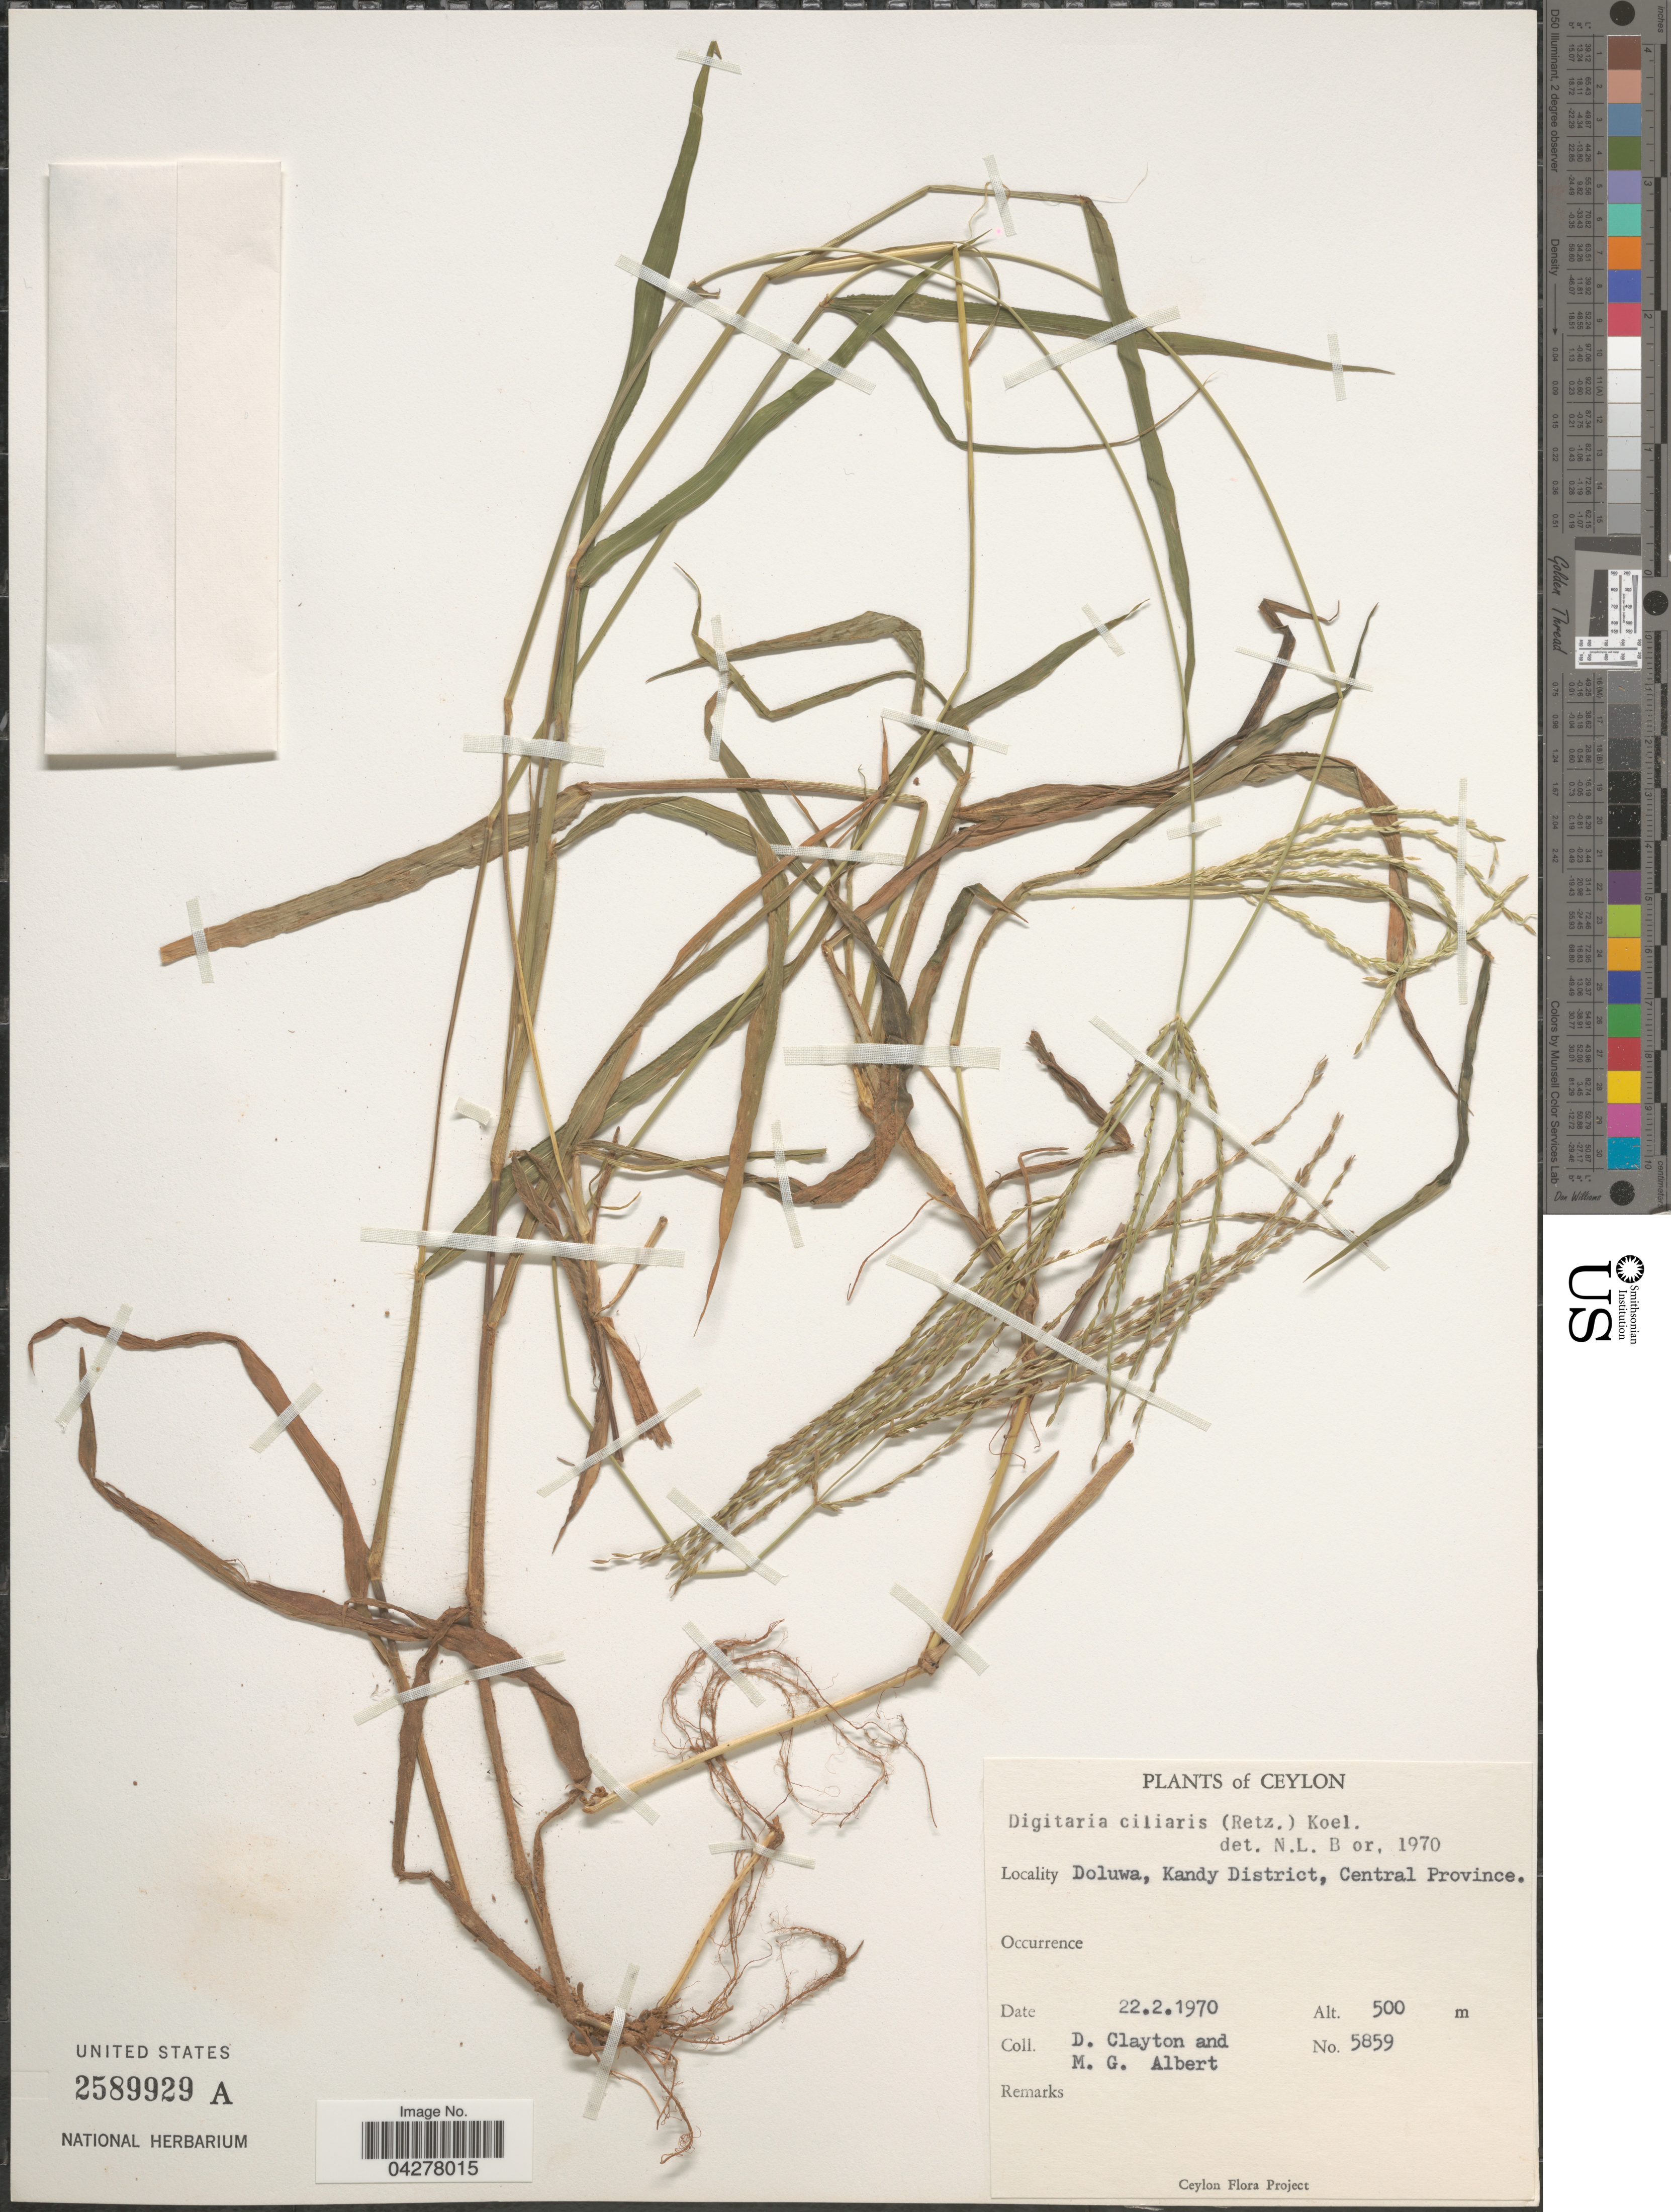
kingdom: Plantae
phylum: Tracheophyta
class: Liliopsida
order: Poales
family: Poaceae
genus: Digitaria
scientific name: Digitaria ciliaris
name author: (Retz.) Koeler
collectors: D. Clayton & M. G. Albert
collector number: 5859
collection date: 1970-02-22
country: Sri Lanka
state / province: Central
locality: Ceylon. Doluwa, Kandy District.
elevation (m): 500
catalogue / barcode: US 2589929A